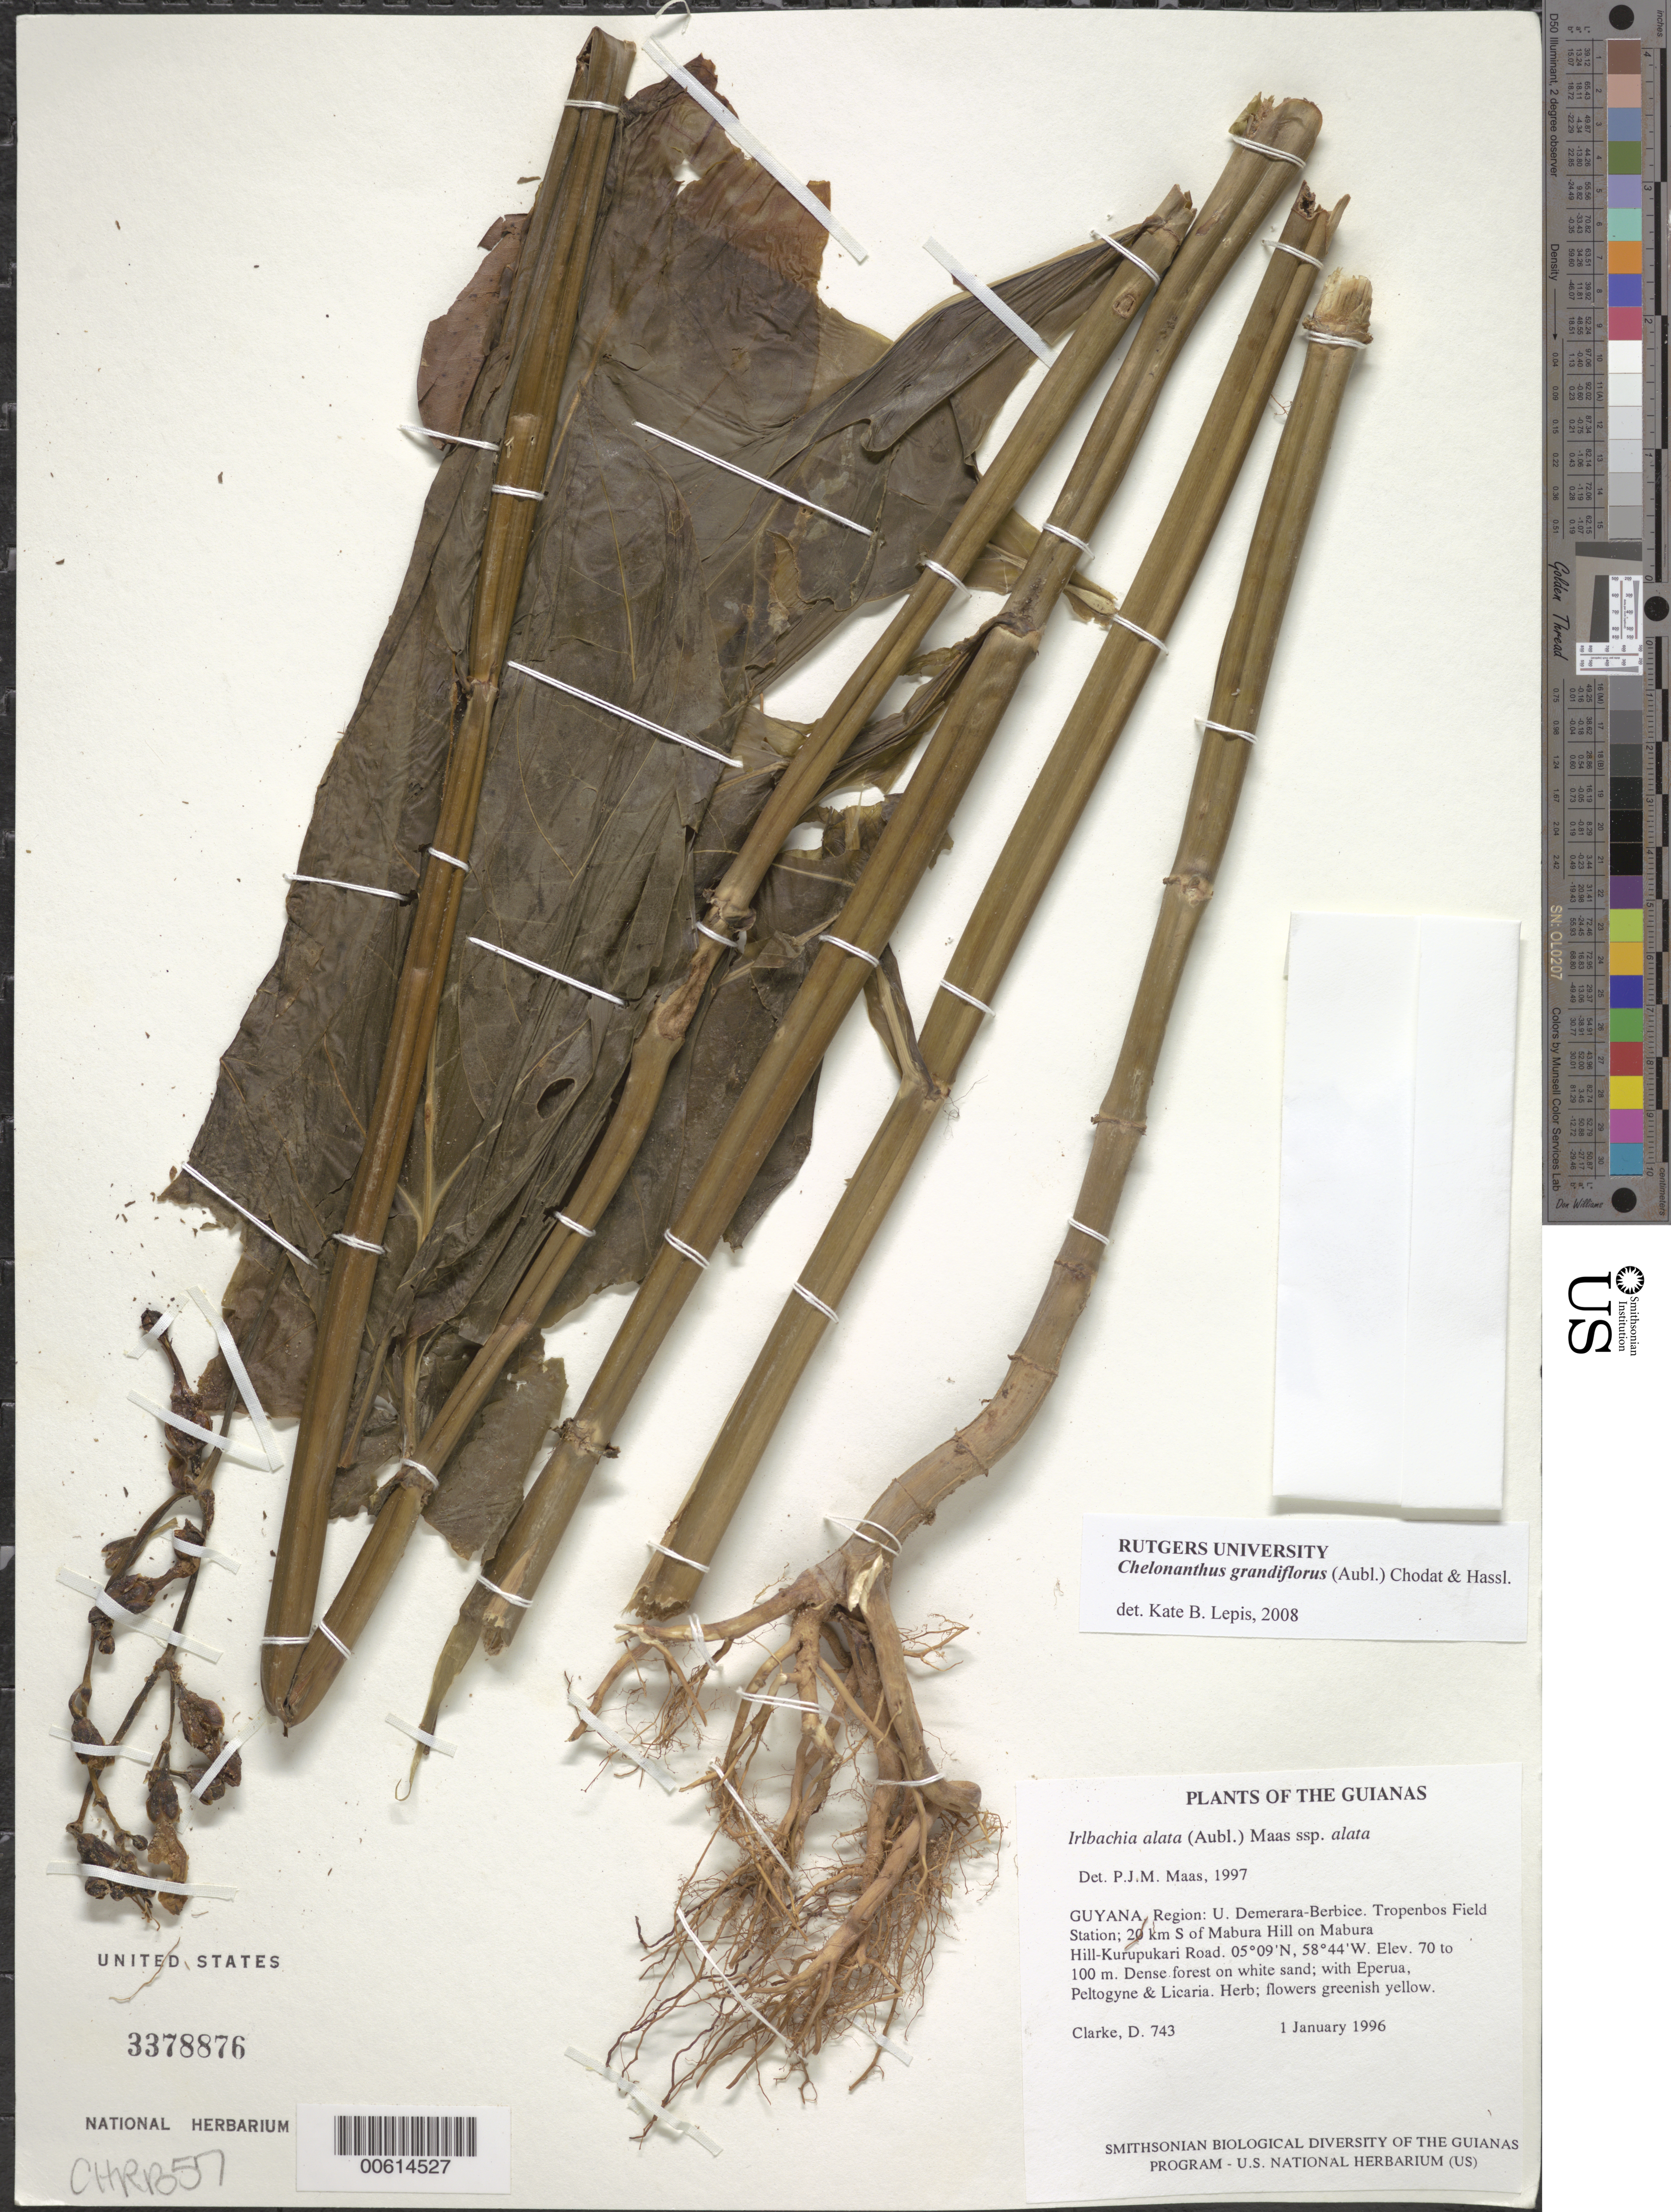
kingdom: Plantae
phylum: Tracheophyta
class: Magnoliopsida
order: Gentianales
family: Gentianaceae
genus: Chelonanthus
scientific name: Chelonanthus grandiflorus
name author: (Aubl.) Chodat & Hassl.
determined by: Lepis, Kate B.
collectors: H. D. Clarke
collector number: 743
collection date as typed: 1 January 1996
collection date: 1996-01-01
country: Guyana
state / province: U. Demerara-Berbice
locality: Tropenbos Field Station; 20 km S of Mabura Hill on Mabura Hill-Kurupukari Road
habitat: Dense forest on white sand; with Eperua, Peltogyne & Licaria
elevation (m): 70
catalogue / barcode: US 3378876